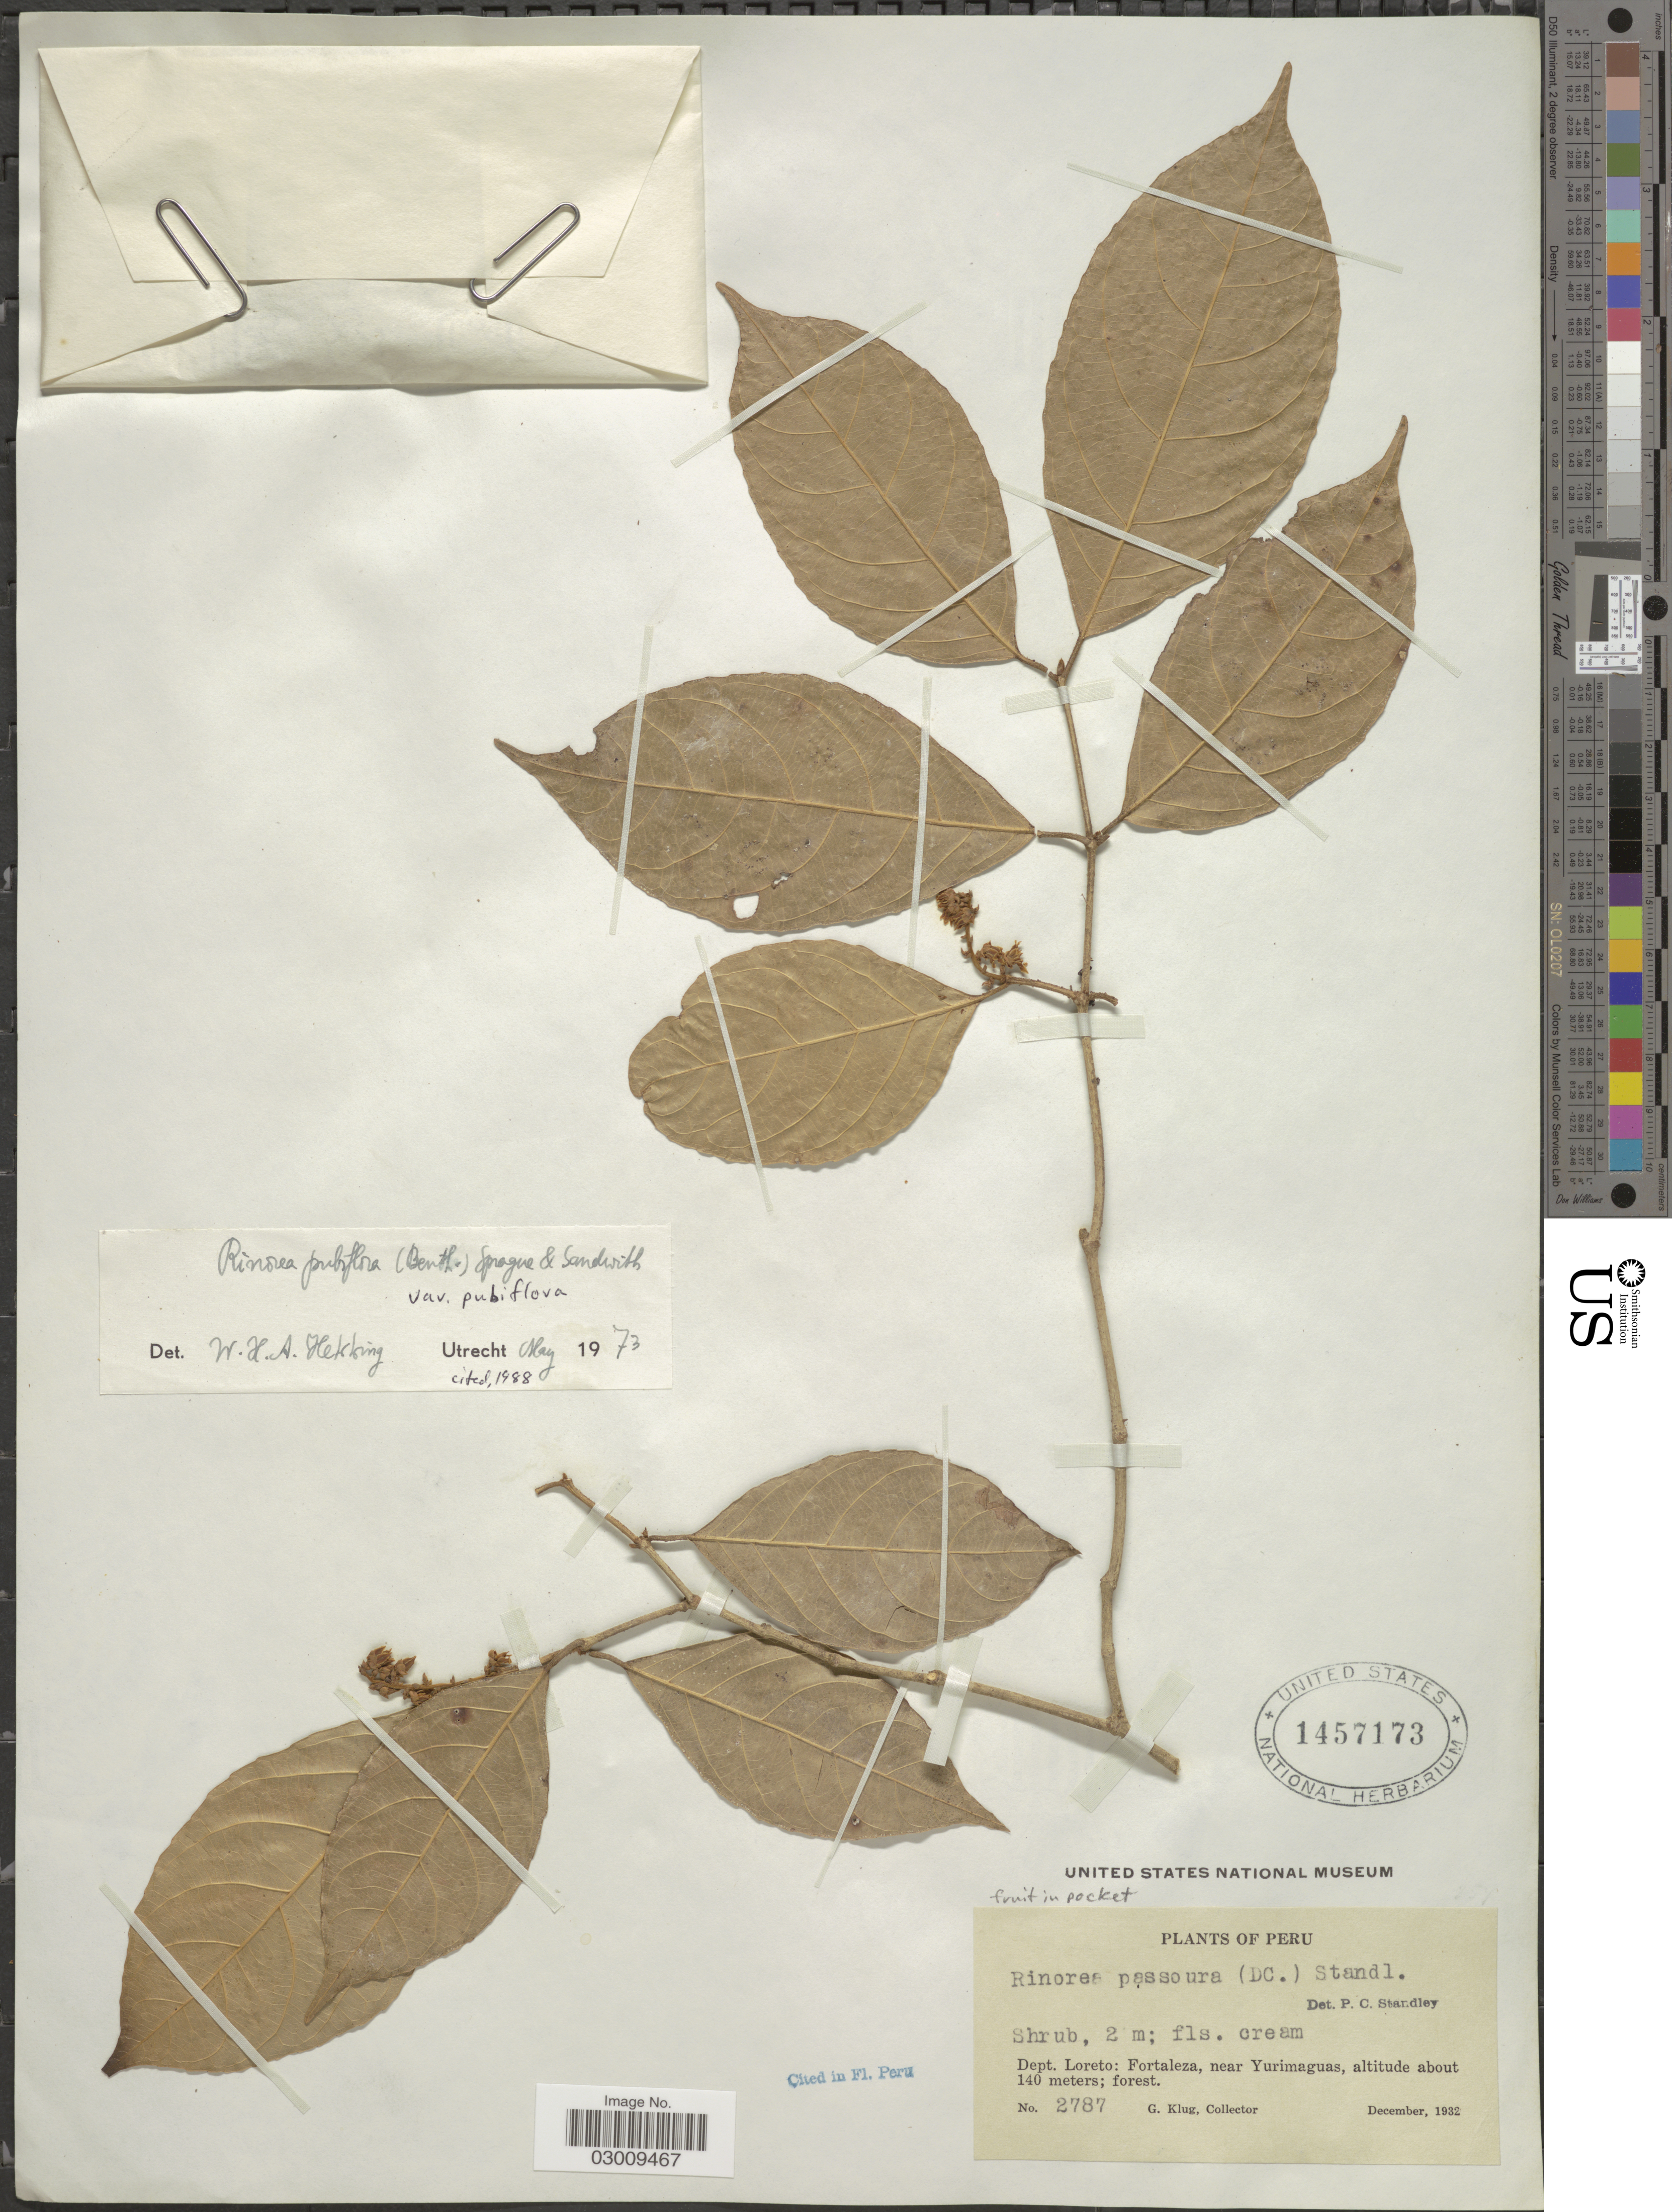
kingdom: Plantae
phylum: Tracheophyta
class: Magnoliopsida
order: Malpighiales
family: Violaceae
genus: Rinorea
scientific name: Rinorea pubiflora var. pubiflora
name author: (Benth.) Sprague & Sandwith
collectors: G. Klug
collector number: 2787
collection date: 1932-12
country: Peru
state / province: Loreto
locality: Dept. Loreto: Fortaleza, near Yurimaguas.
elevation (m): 140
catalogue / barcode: US 1457173